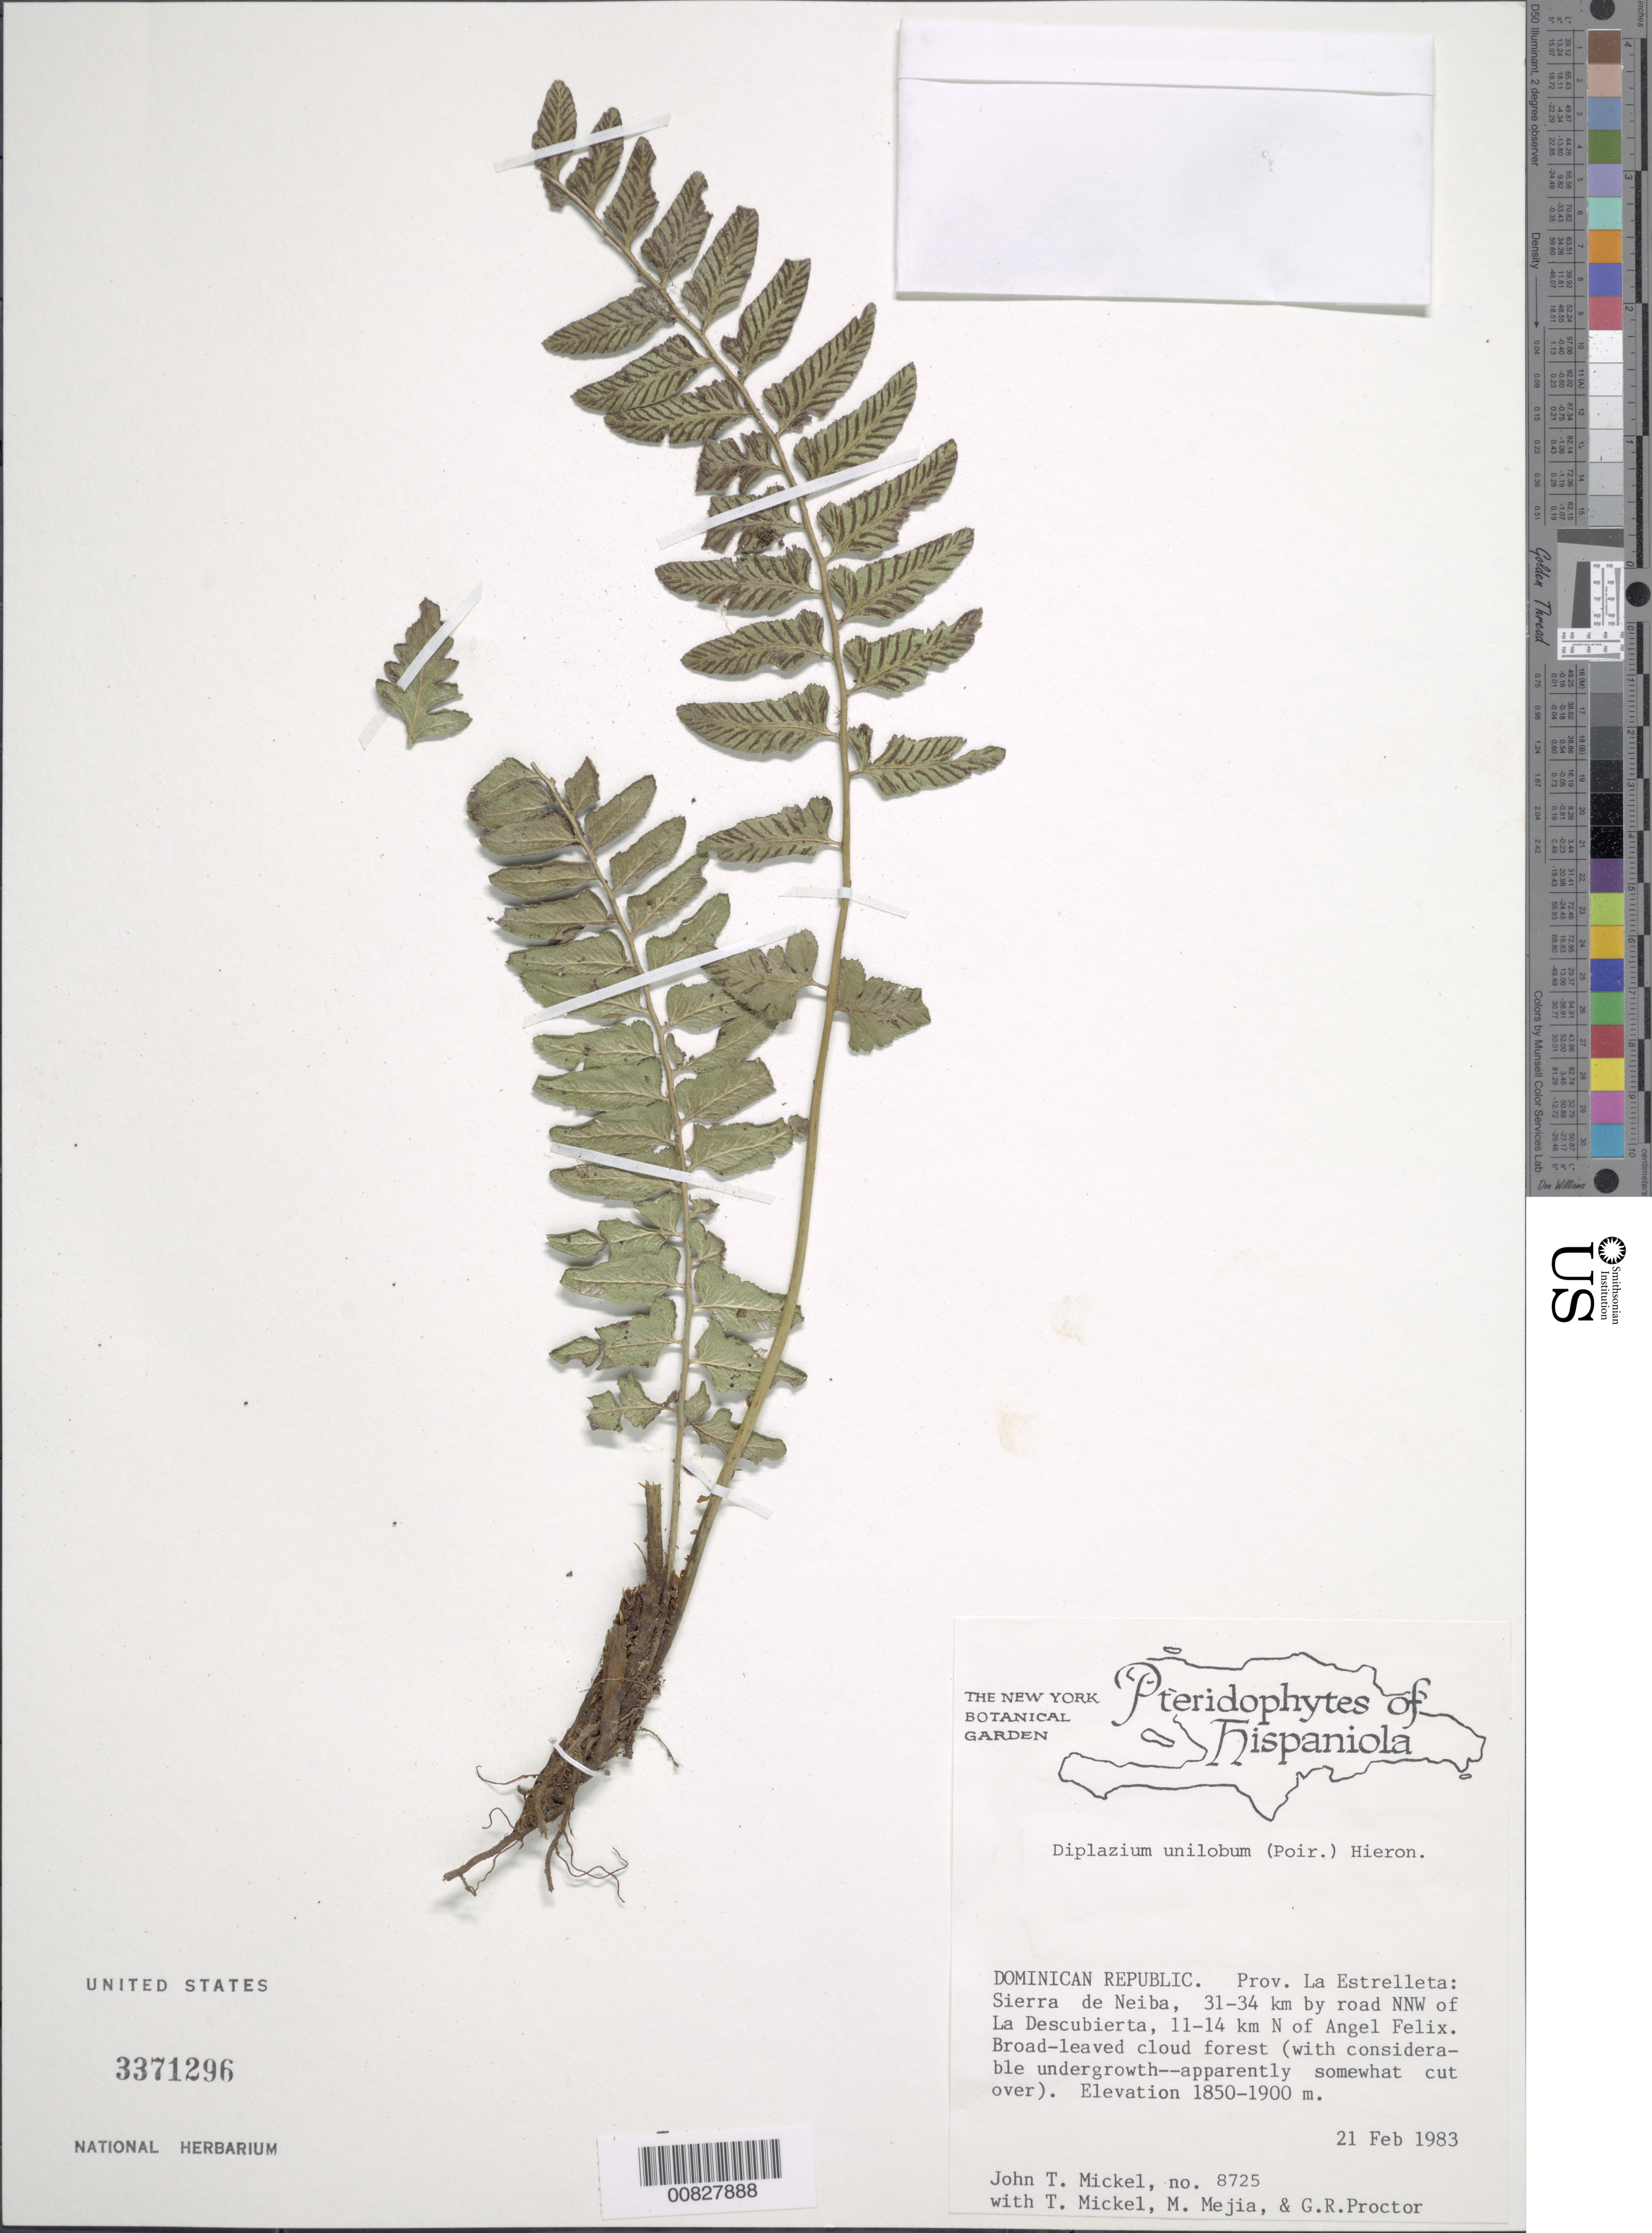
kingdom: Plantae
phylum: Tracheophyta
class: Polypodiopsida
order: Polypodiales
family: Athyriaceae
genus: Diplazium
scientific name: Diplazium unilobum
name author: (Poir.) Hieron.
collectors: J. T. Mickel, T. Mickel, M. Mejia & G. R. Proctor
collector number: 8725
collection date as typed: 21 Feb 1983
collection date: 1983-02-21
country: Dominican Republic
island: Hispaniola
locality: Prov. La Estrelleta, Sierra de Neiba, 31-34 km by road NNW of La Descubierta, 11-14 km N of Angel Felix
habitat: Broad-leaved cloud forest, with considerable undergrowth, apparently somewhat cut over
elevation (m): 1850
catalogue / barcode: US 3371296